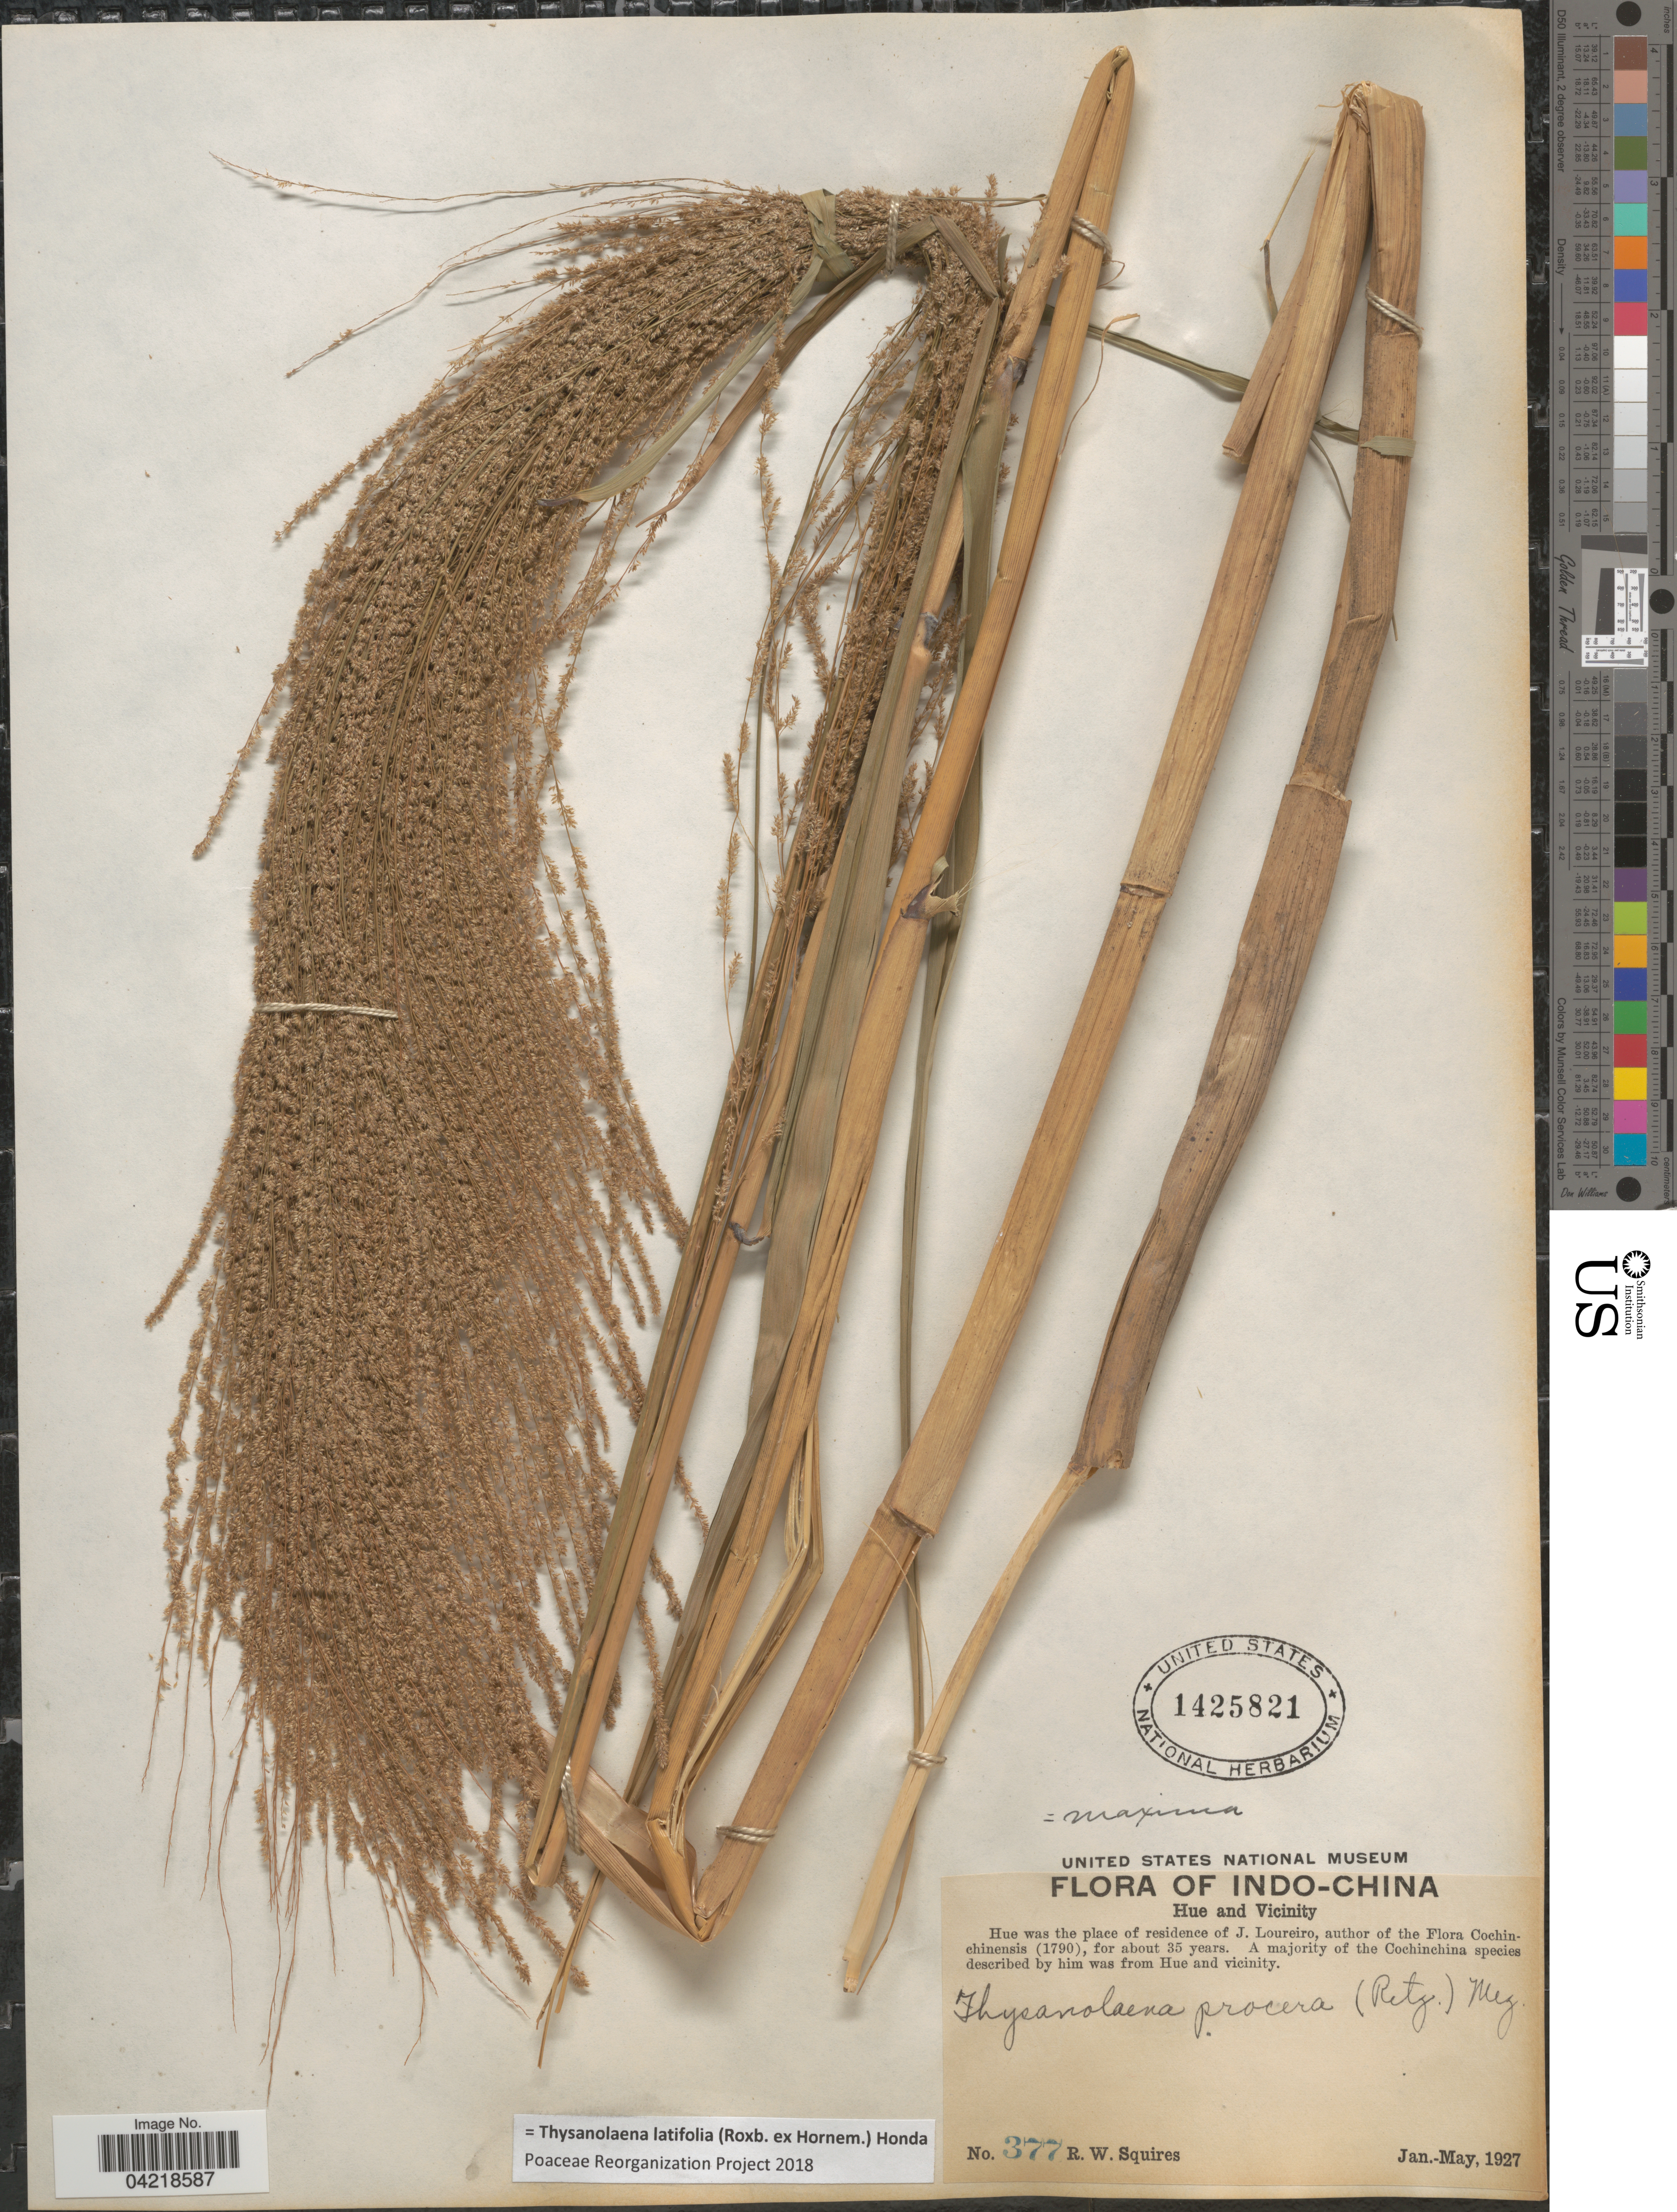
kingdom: Plantae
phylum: Tracheophyta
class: Liliopsida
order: Poales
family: Poaceae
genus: Thysanolaena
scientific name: Thysanolaena latifolia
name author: (Roxb. ex Hornem.) Honda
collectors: R. Squires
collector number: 377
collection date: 1927-01/1927-05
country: Vietnam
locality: Indo-China. Hue and Vicinity.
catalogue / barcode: US 1425821